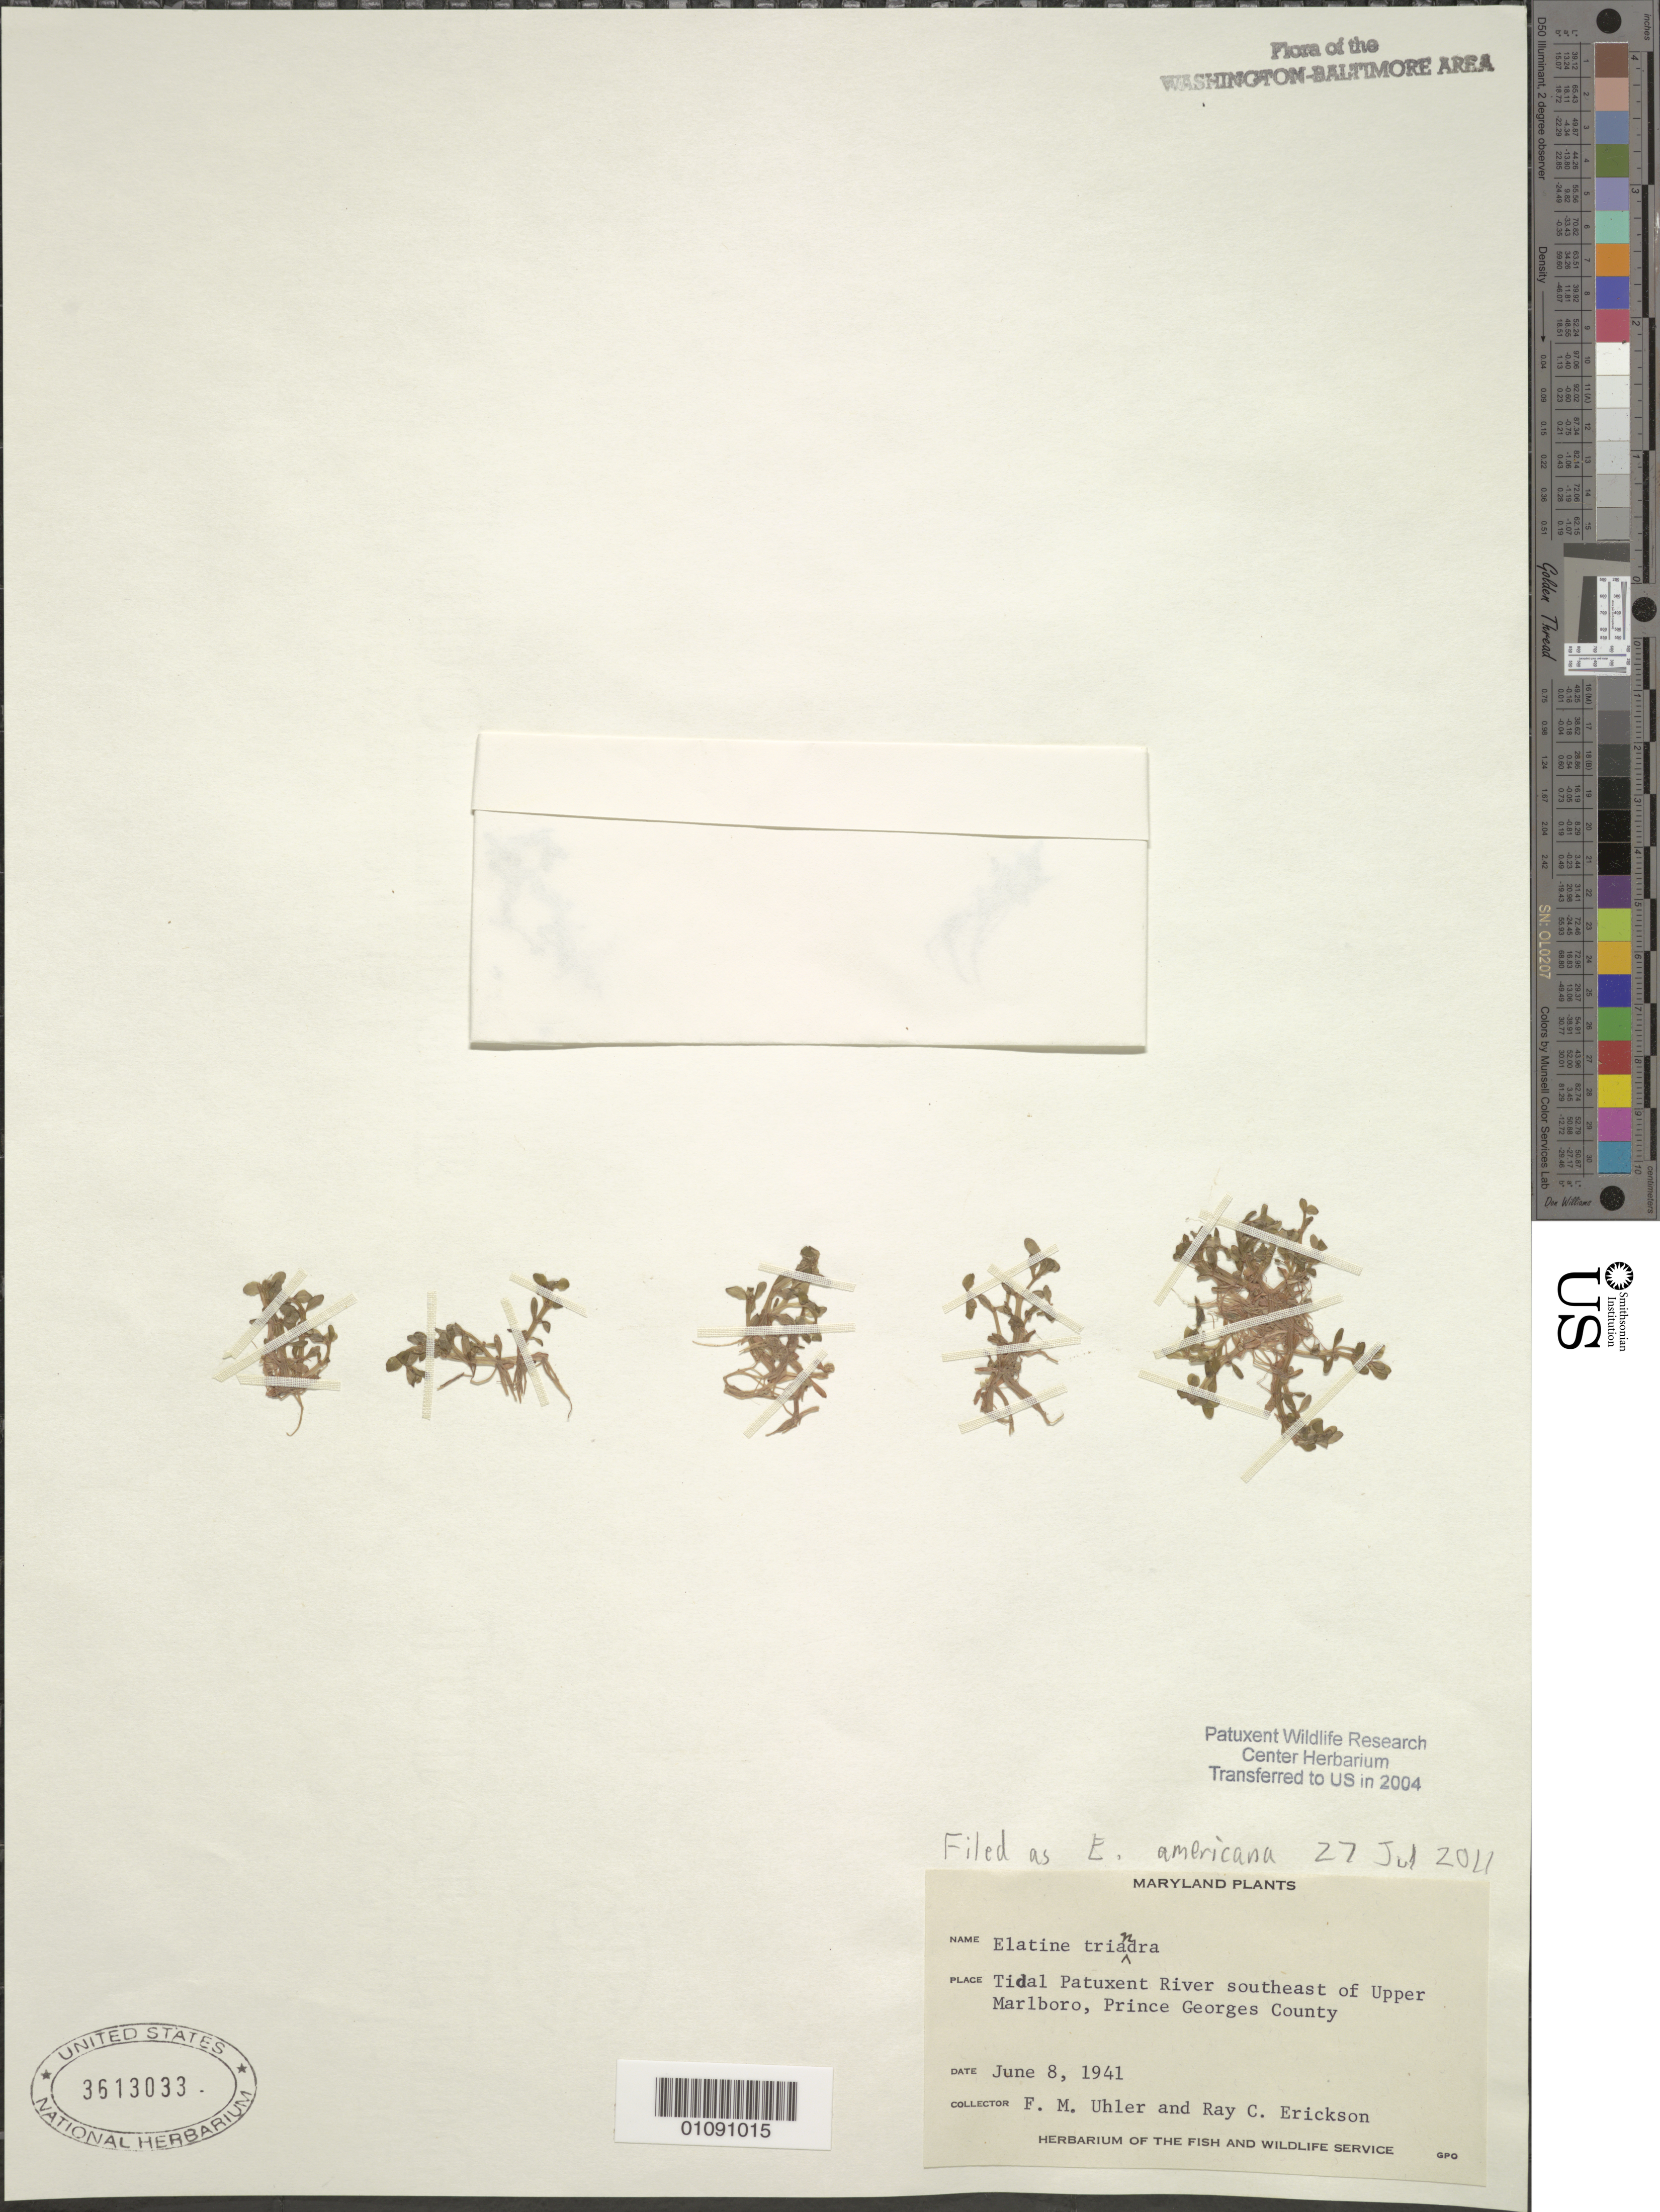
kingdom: Plantae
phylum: Tracheophyta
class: Magnoliopsida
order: Malpighiales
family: Elatinaceae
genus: Elatine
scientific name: Elatine americana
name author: (Pursh) Arn.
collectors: F. M. Uhler & R. Erickson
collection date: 1941-06-08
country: United States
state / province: Maryland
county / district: Prince George's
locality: S.E. of Upper Marlboro.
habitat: Tidal Patuxent River.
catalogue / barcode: US 3613033